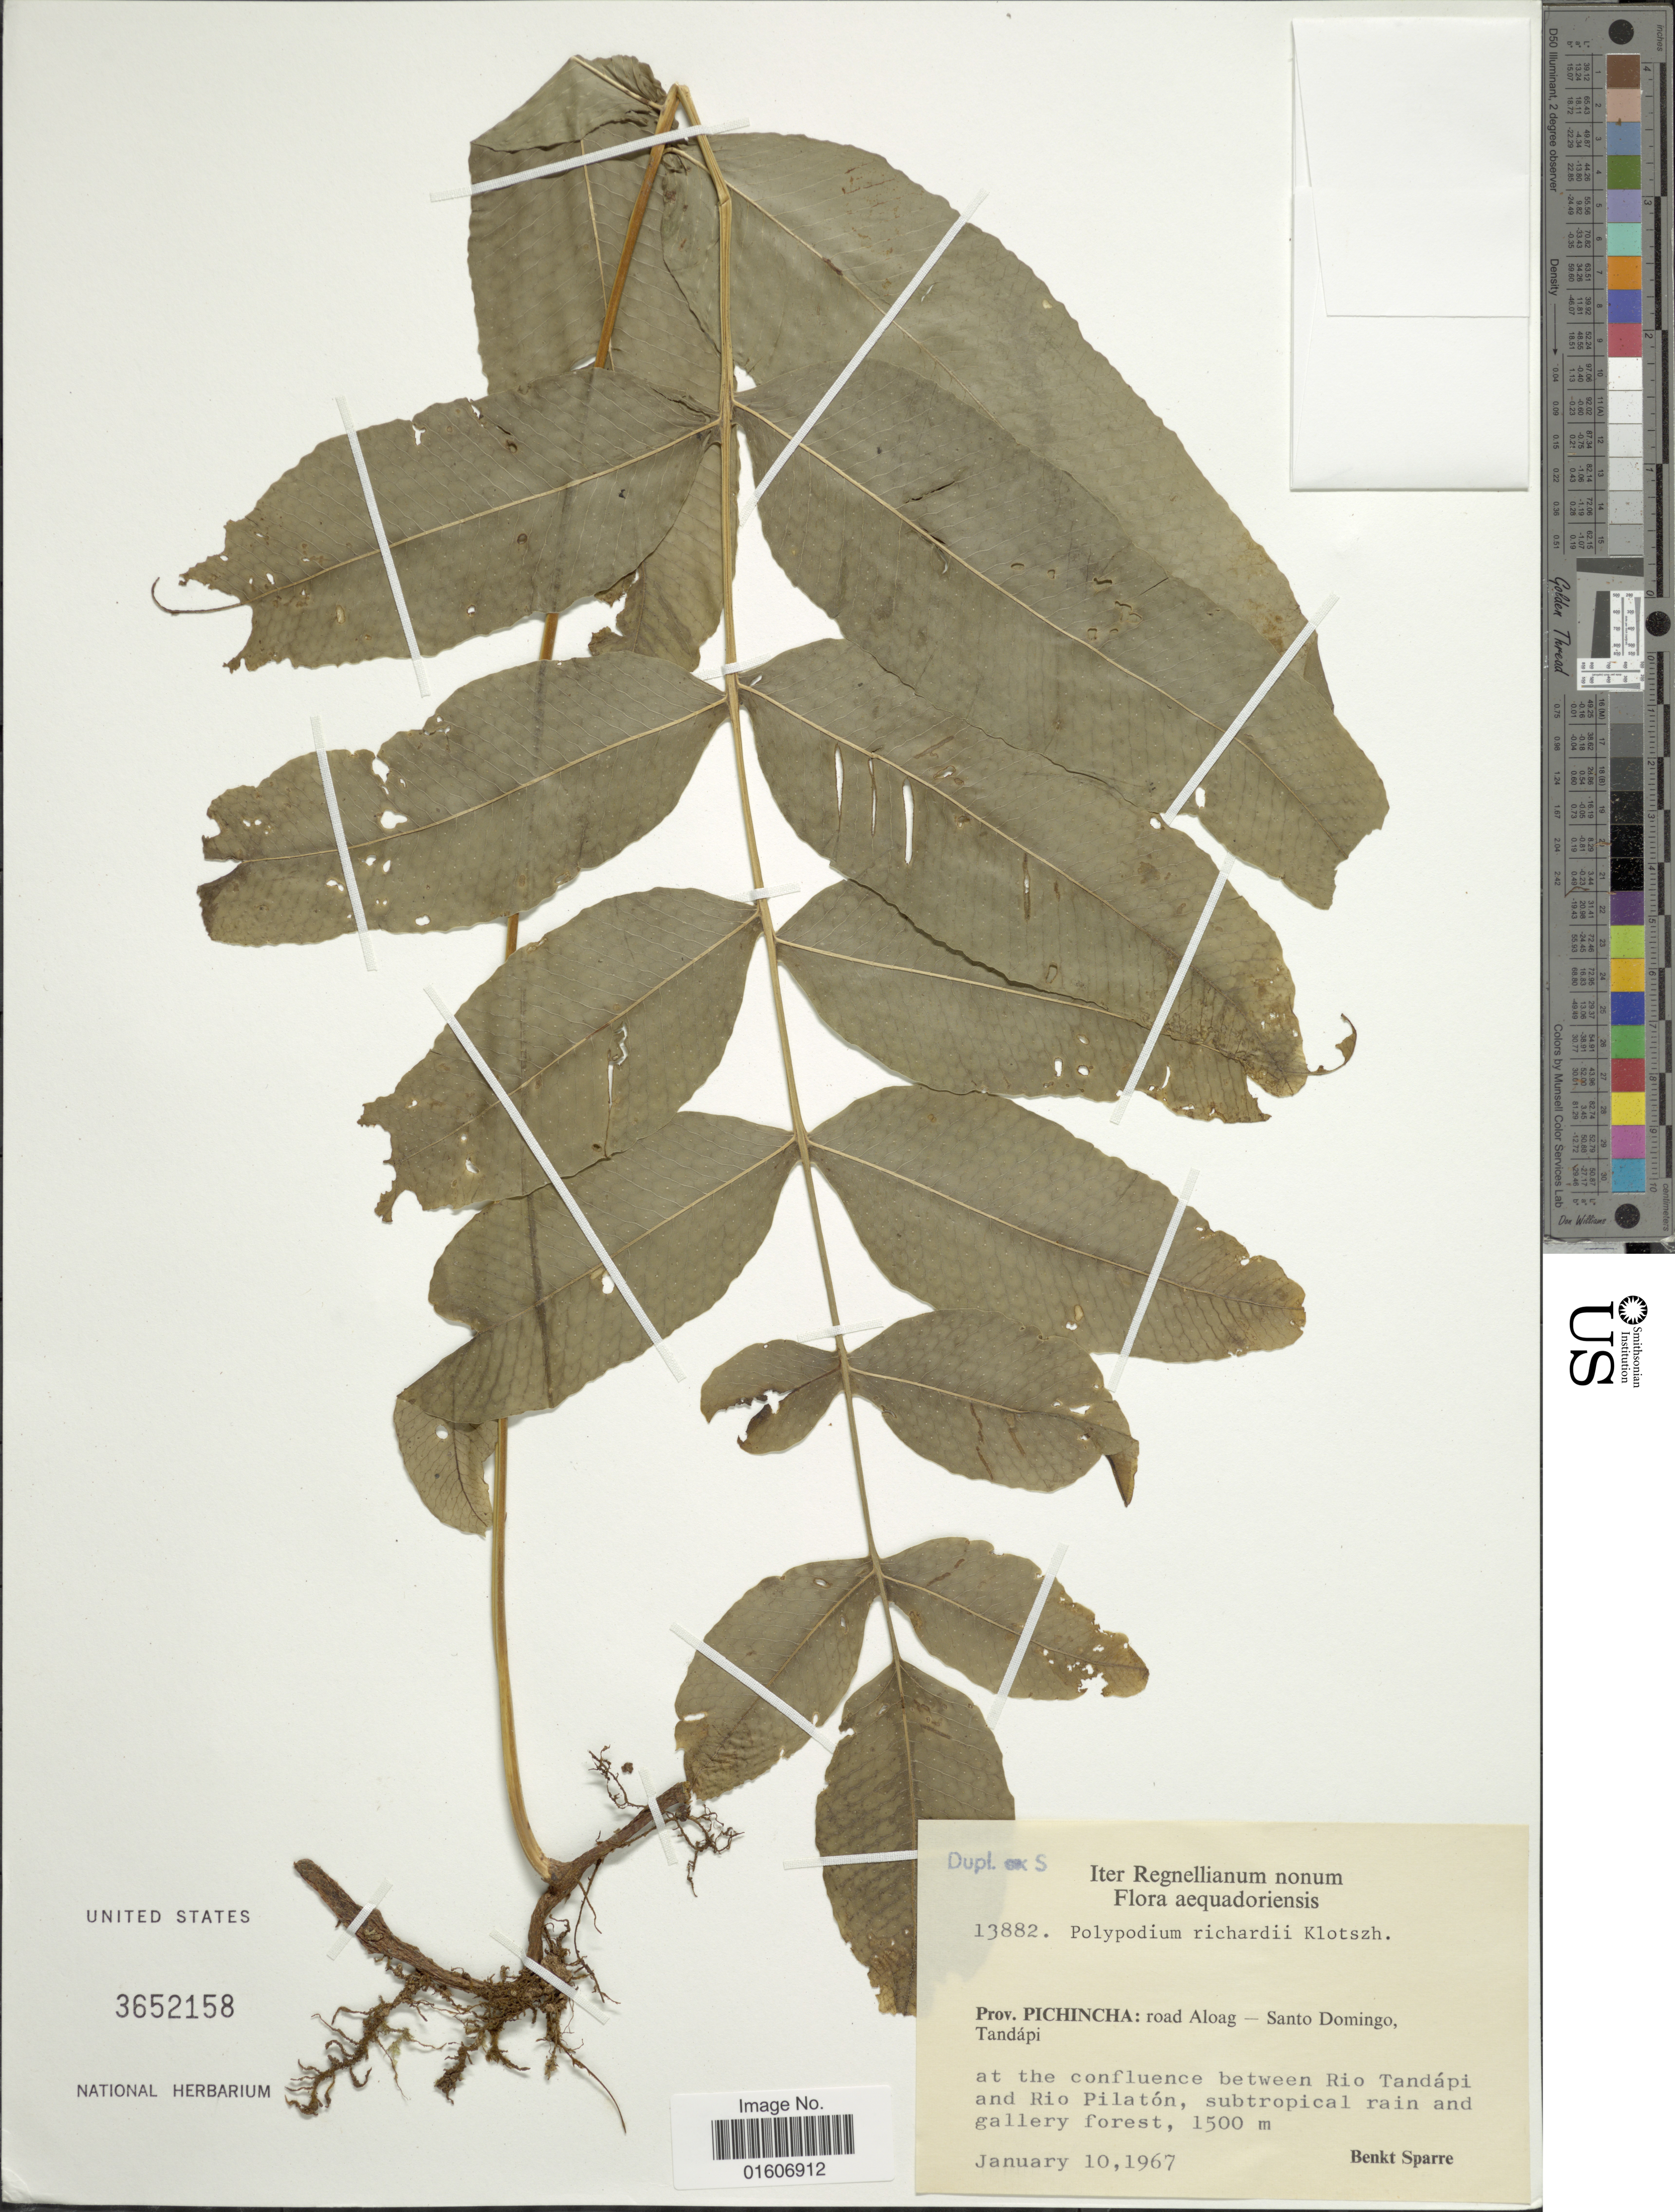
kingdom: Plantae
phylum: Tracheophyta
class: Polypodiopsida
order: Polypodiales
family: Polypodiaceae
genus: Serpocaulon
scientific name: Serpocaulon richardii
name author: (Klotzsch) A.R. Sm.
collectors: B. Sparre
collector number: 13882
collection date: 1967-01-10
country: Ecuador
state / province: Pichincha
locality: Road along - Santo Domingo, Tandápi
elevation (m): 1500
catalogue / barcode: US 3652158